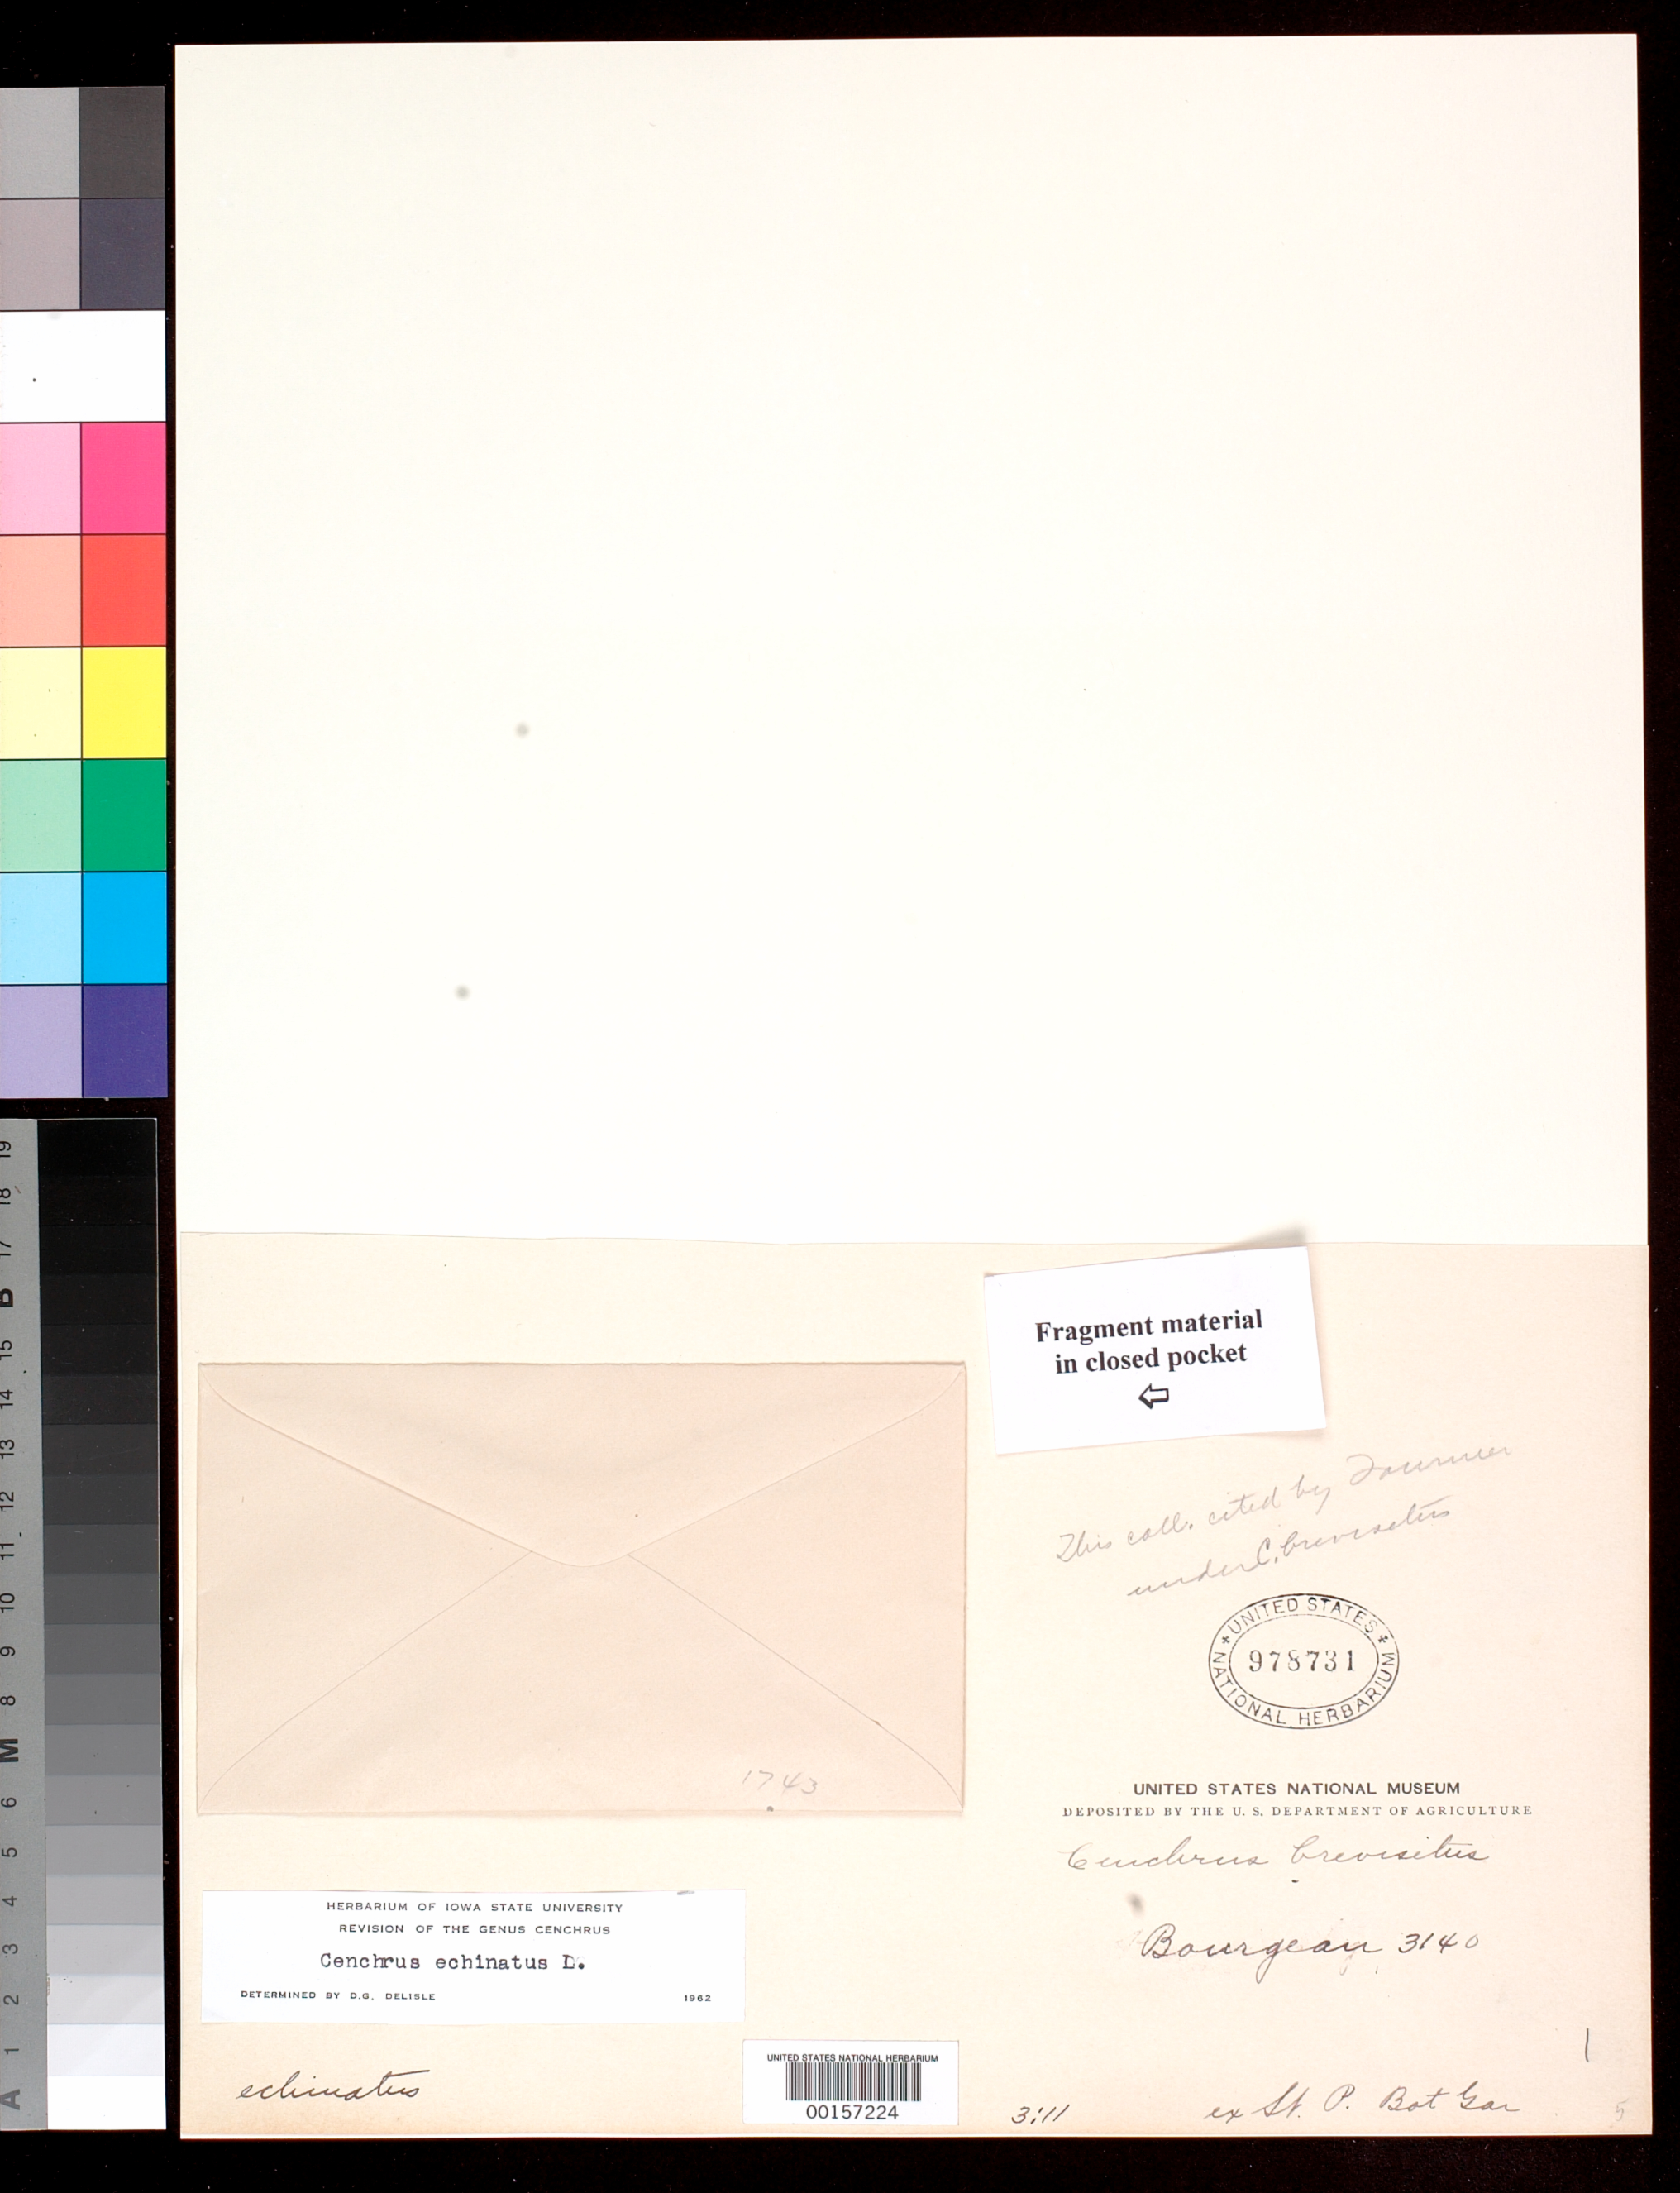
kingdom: Plantae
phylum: Tracheophyta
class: Liliopsida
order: Poales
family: Poaceae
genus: Cenchrus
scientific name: Cenchrus brevisetus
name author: E. Fourn.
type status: Type Fragment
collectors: E. Bourgeau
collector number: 3140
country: Mexico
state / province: Veracruz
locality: Valle de Orizaba.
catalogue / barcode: US 978731